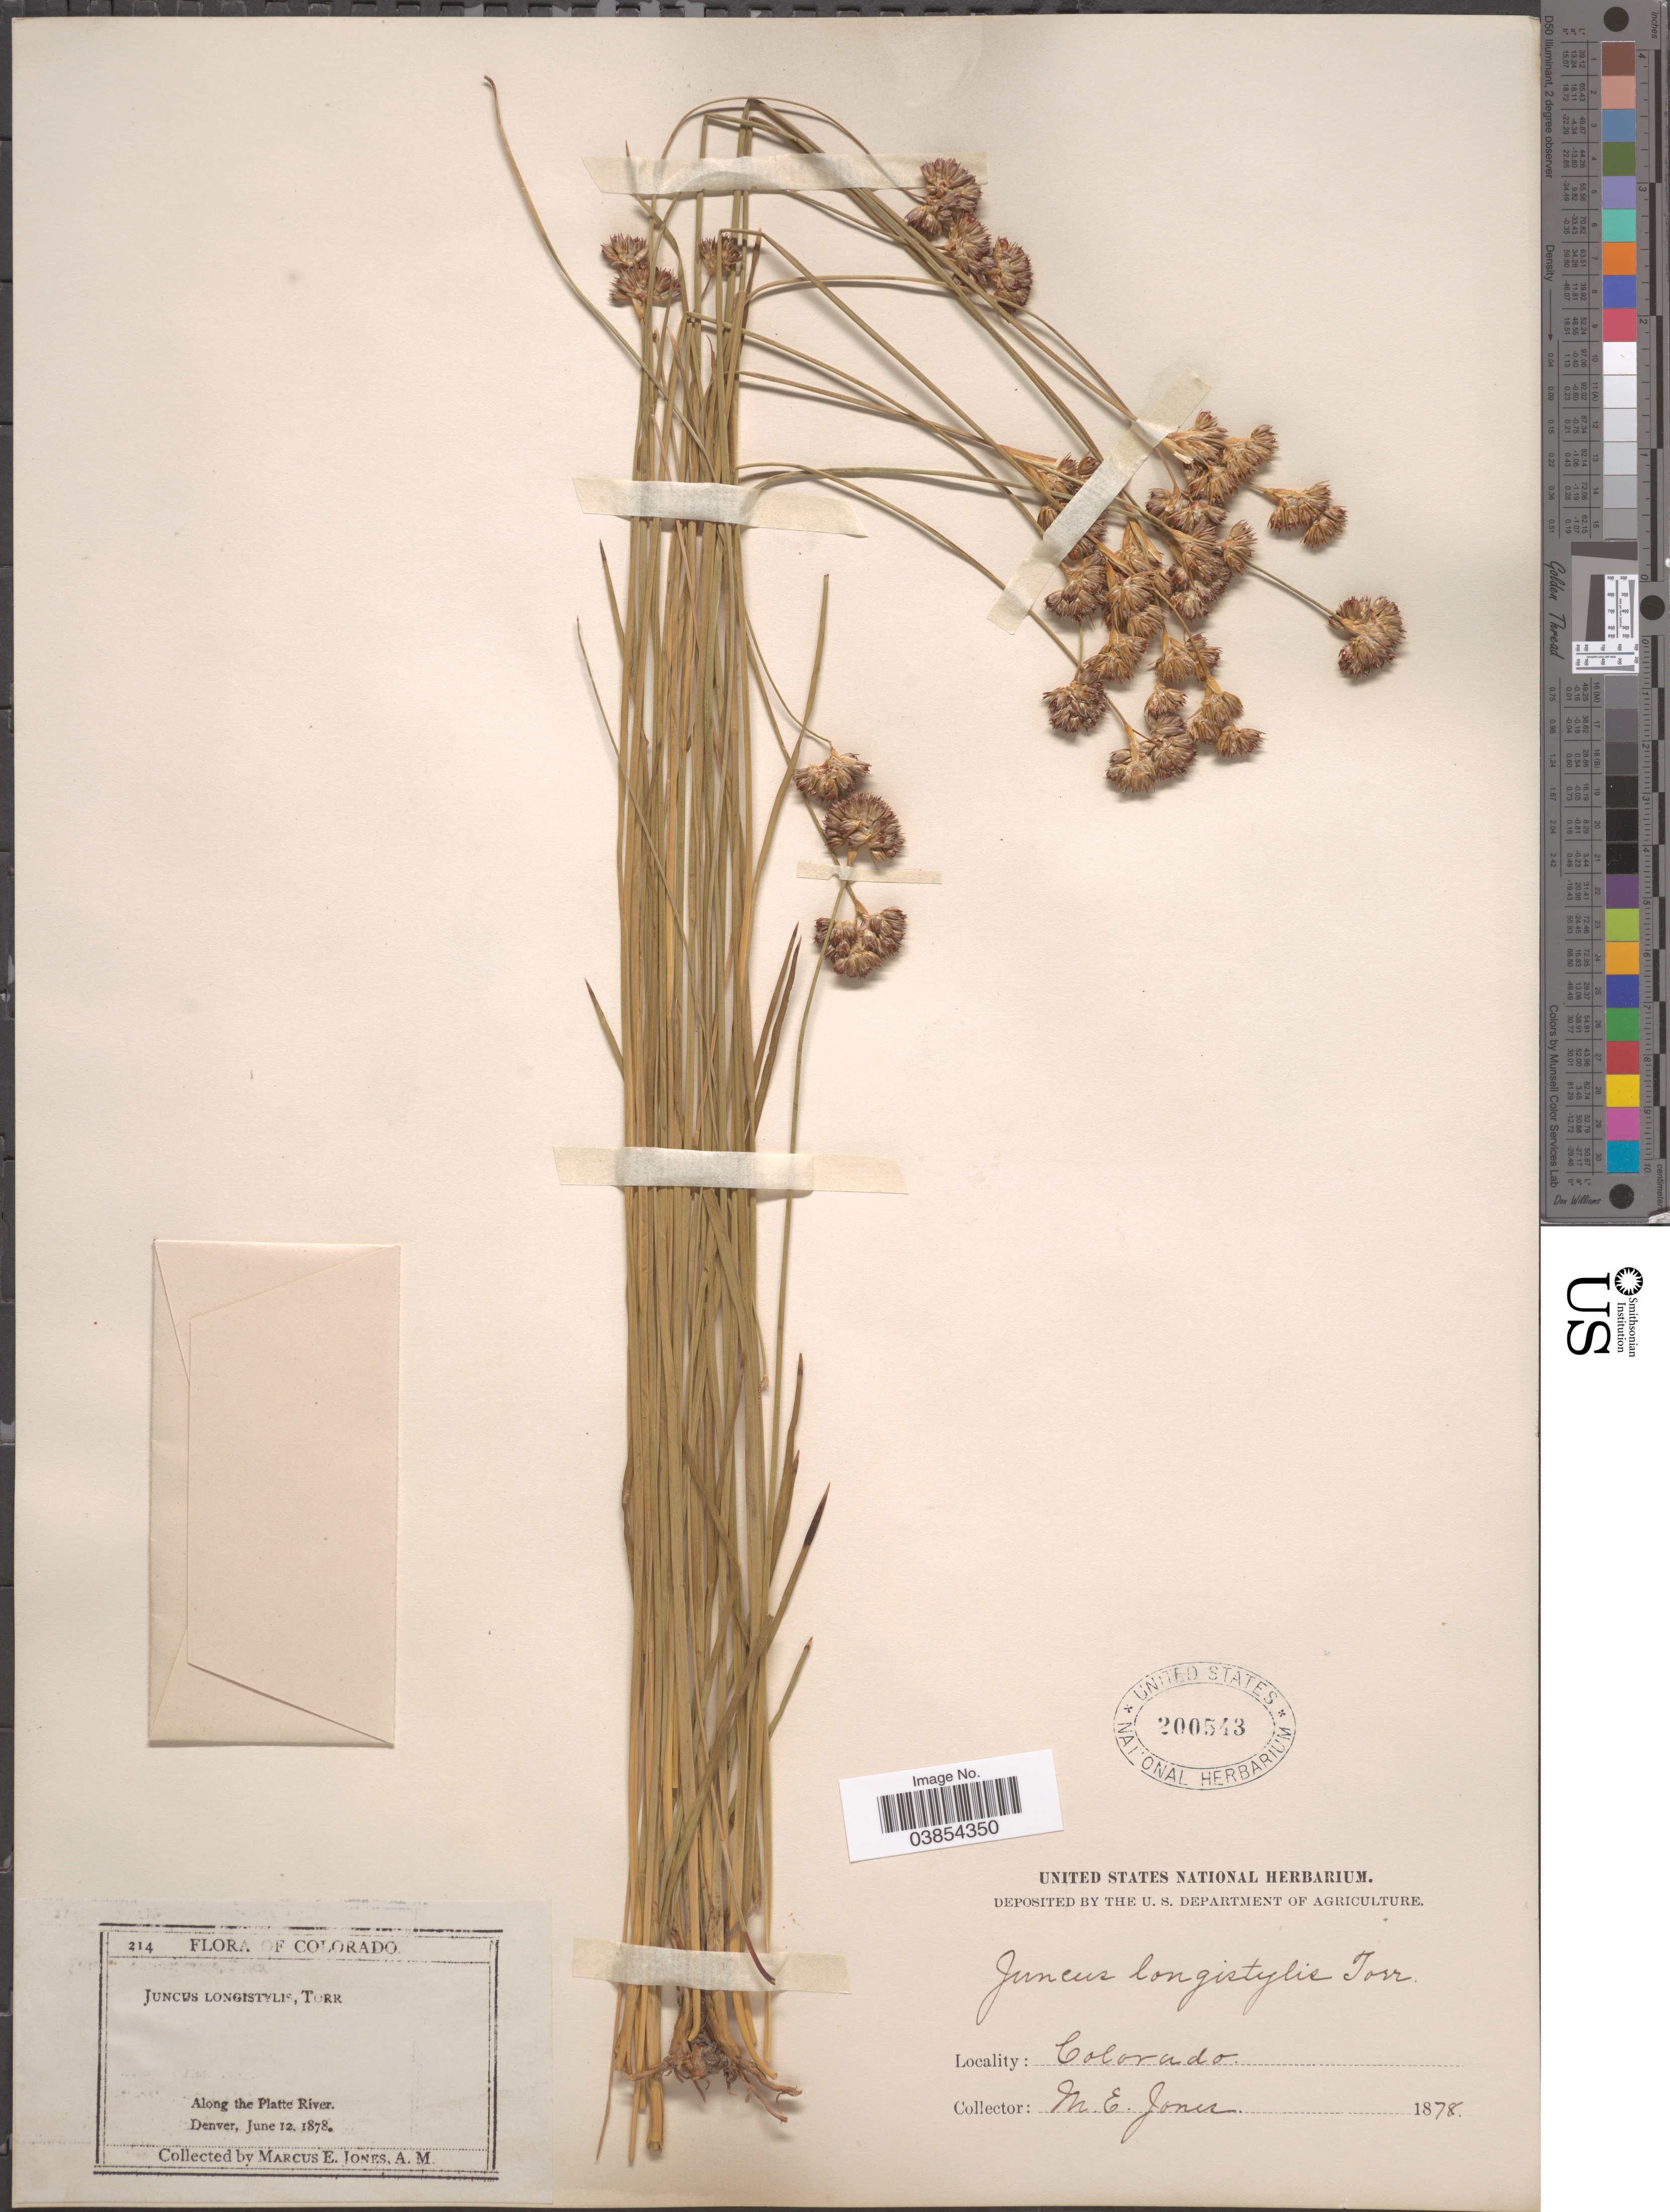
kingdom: Plantae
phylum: Tracheophyta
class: Liliopsida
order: Poales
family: Juncaceae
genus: Juncus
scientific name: Juncus longistylis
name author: Torr.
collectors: M. E. Jones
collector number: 214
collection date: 1878-06-12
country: United States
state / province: Colorado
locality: Along the Platte River.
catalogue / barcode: US 200543